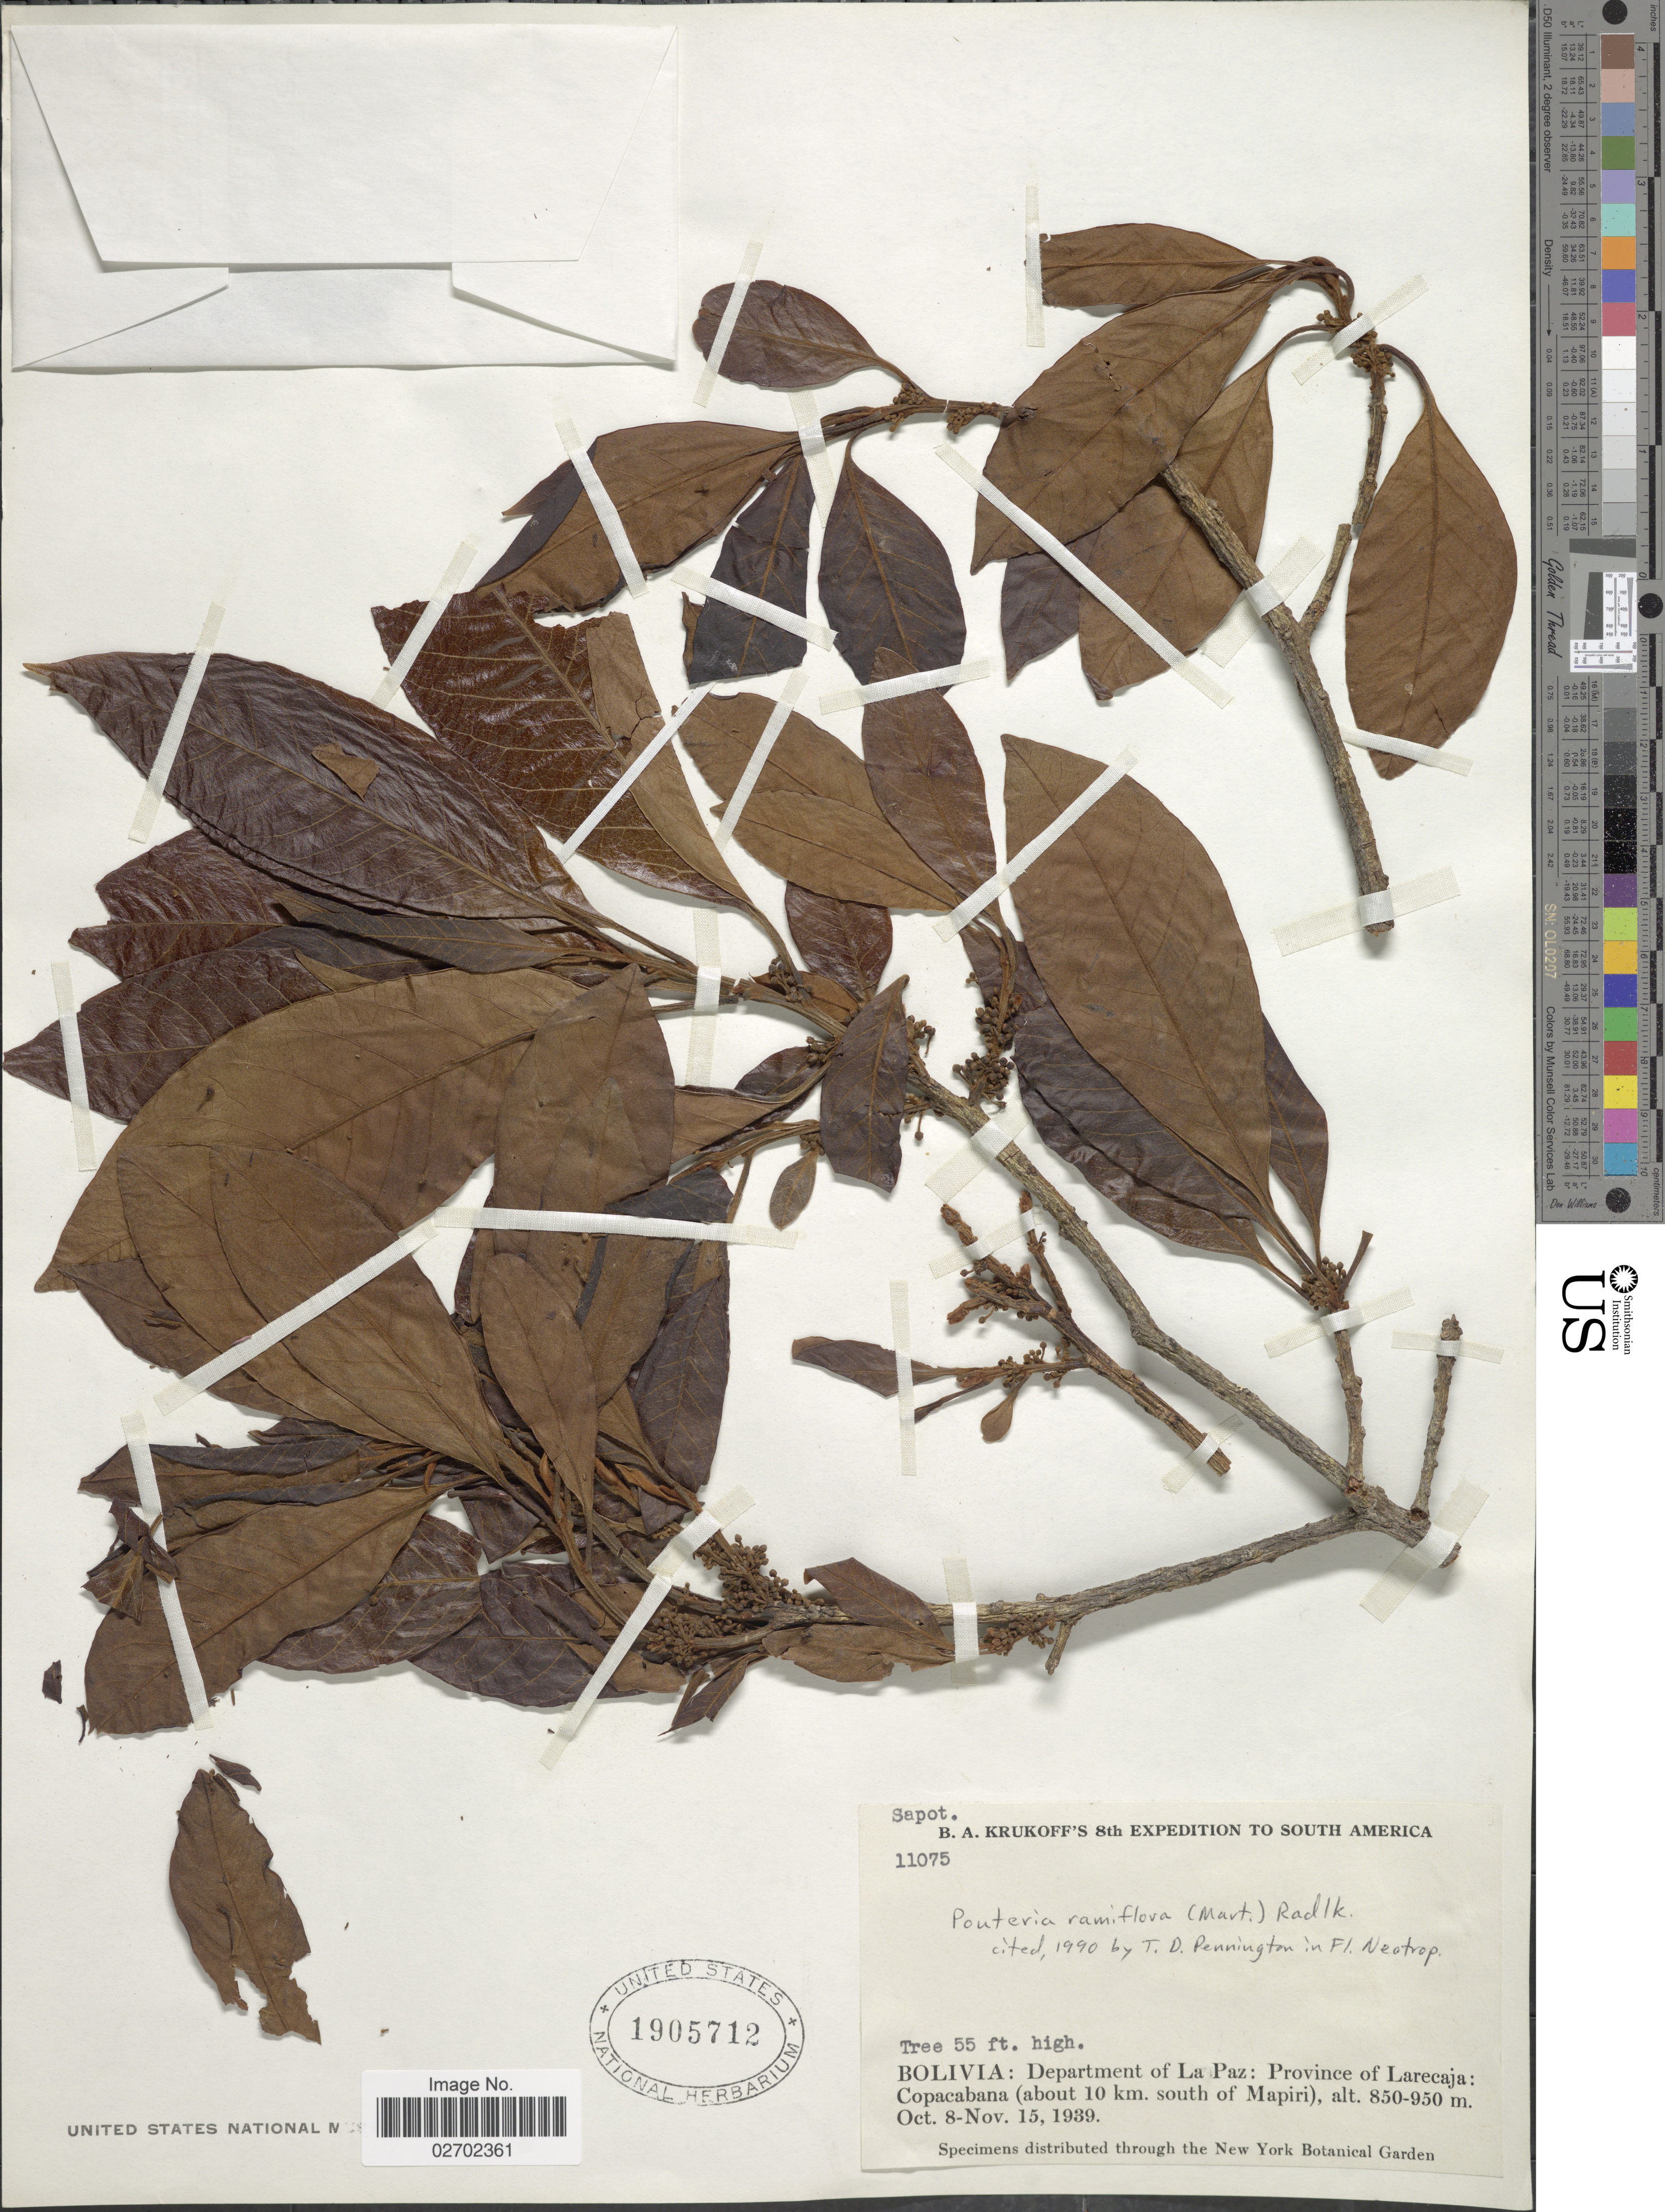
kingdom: Plantae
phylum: Tracheophyta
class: Magnoliopsida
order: Ericales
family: Sapotaceae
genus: Pouteria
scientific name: Pouteria ramiflora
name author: (Mart.) Radlk.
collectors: B. A. Krukoff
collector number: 11075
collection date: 1939-10-08/1939-11-15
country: Bolivia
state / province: La Paz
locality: Department of La Paz: Province of Larecaja: Copacabana (about 10 km south of Mapiri)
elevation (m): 850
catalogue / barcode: US 1905712